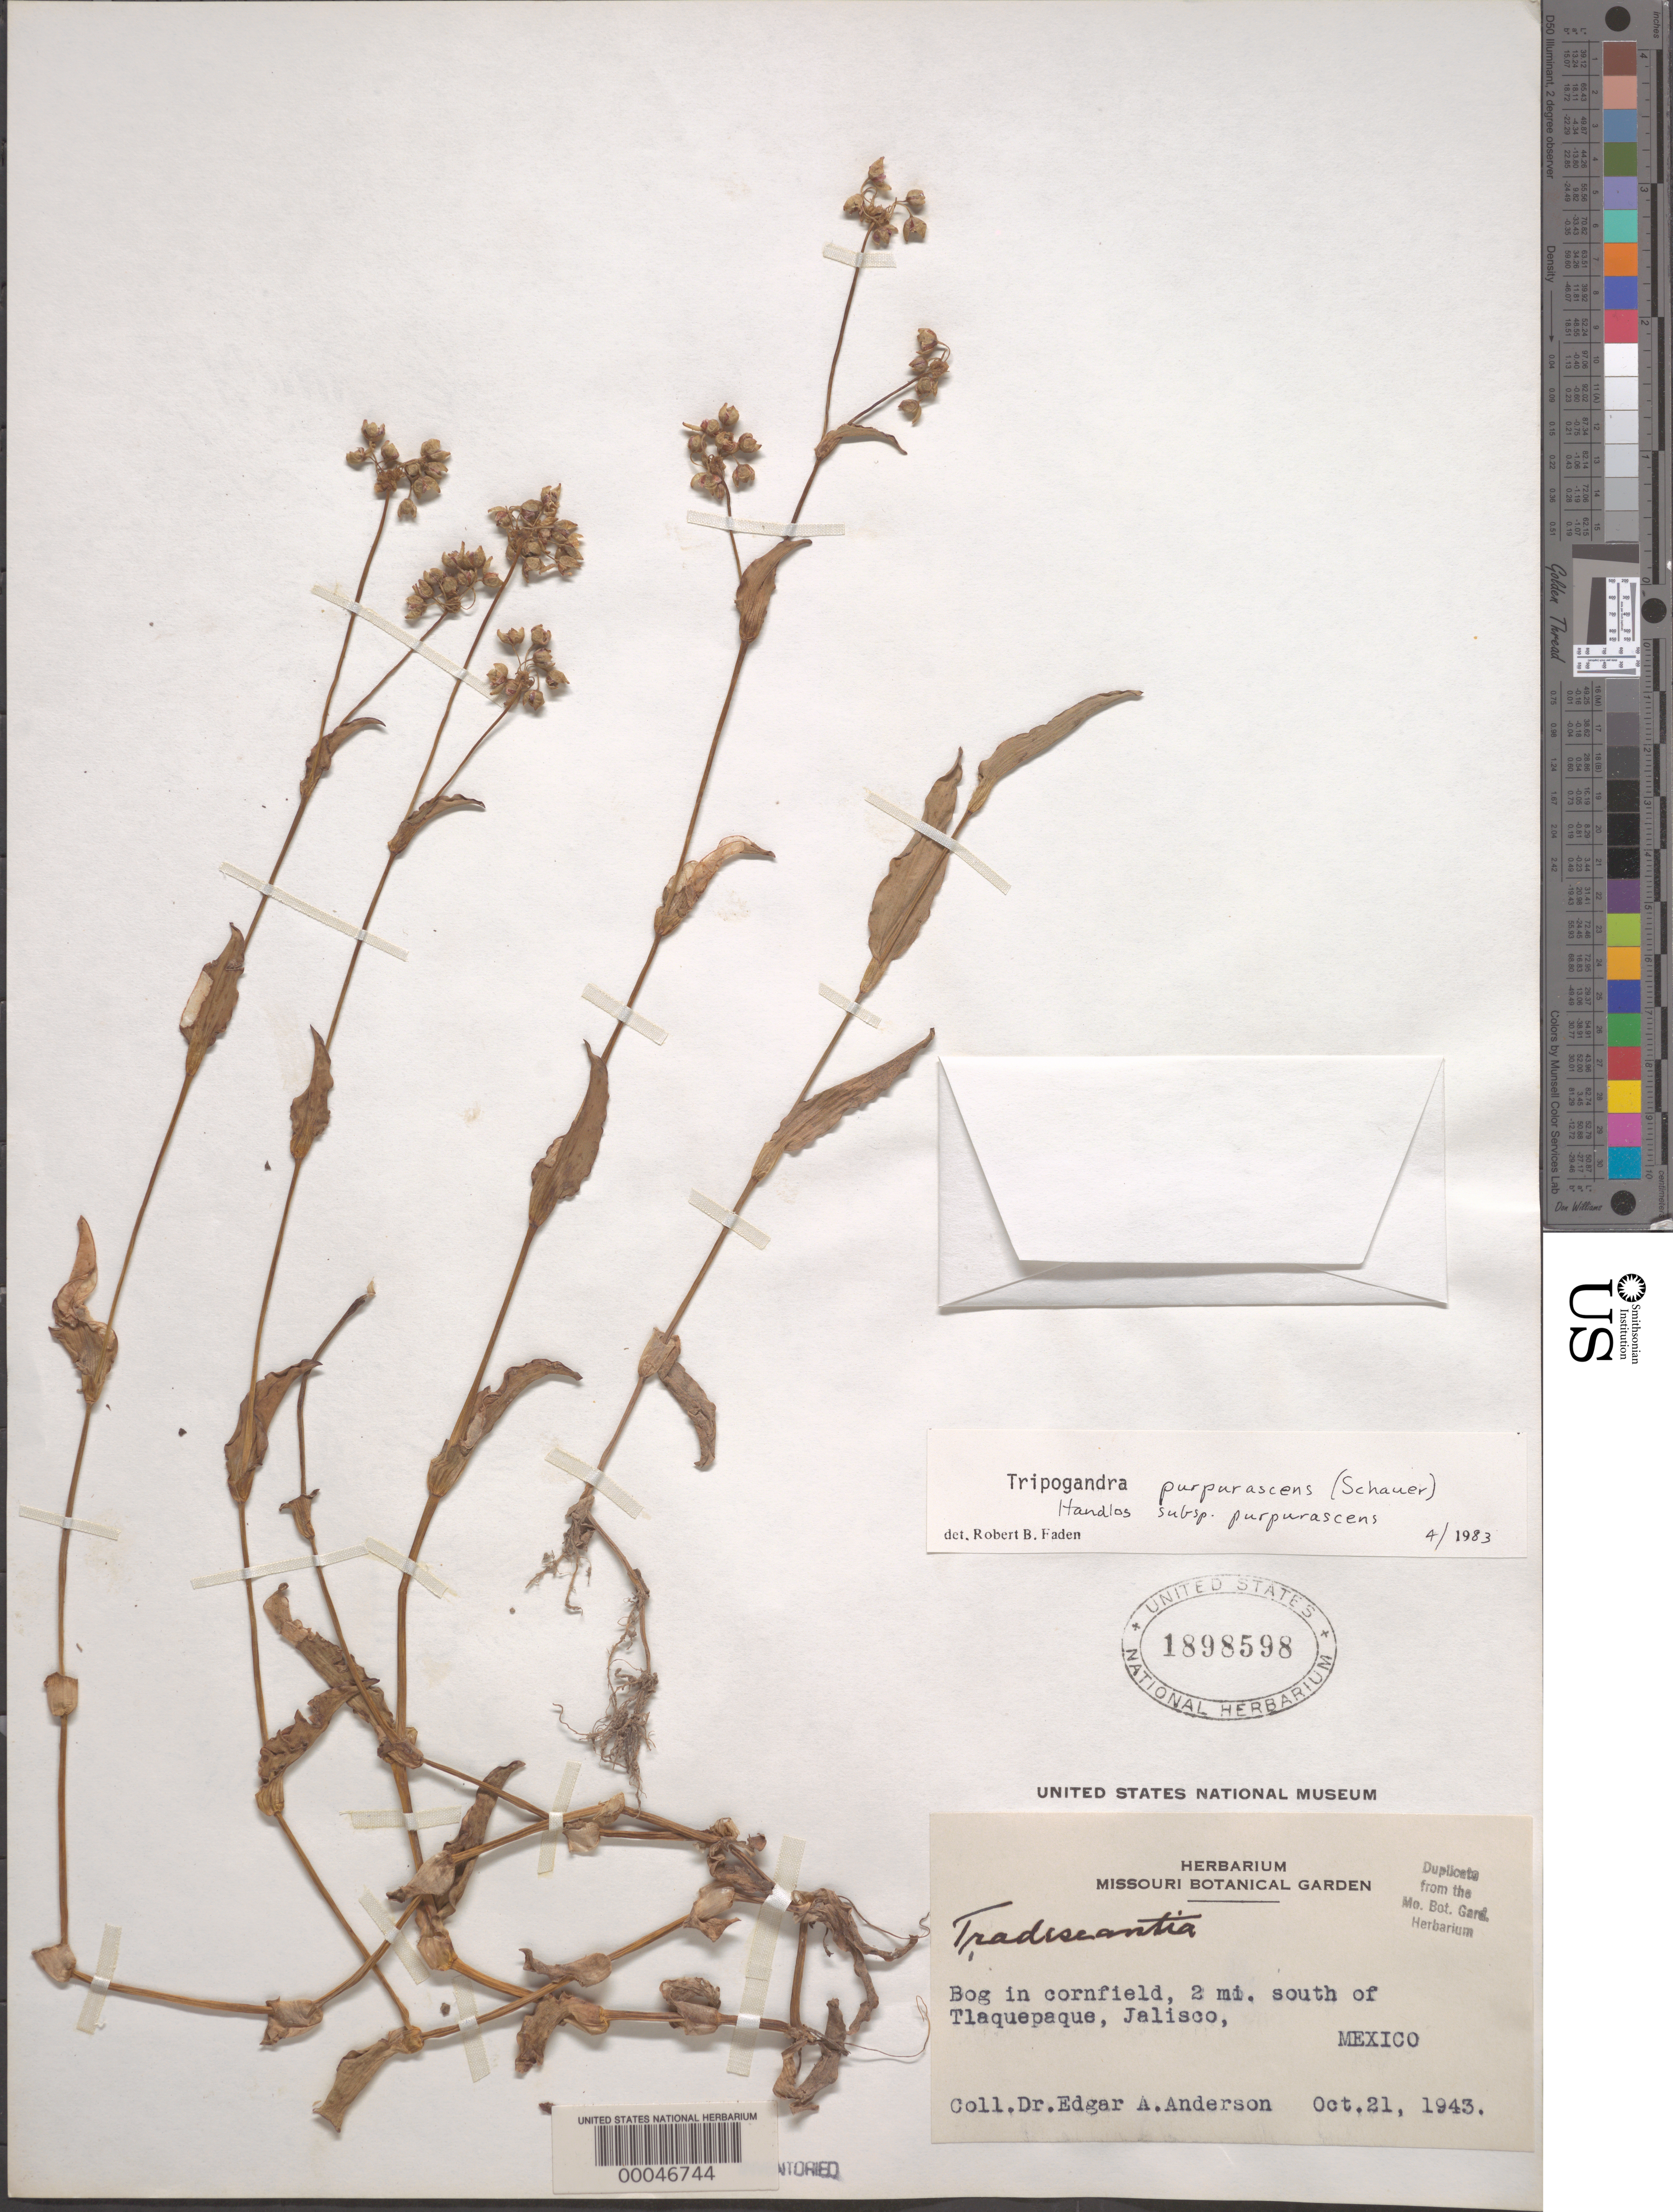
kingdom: Plantae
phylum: Tracheophyta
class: Liliopsida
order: Commelinales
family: Commelinaceae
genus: Tripogandra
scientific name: Tripogandra purpurascens subsp. purpurascens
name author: (S. Schauer) Handlos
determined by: Faden, Robert B., (US), Smithsonian Institution - National Museum of Natural History (UNITED STATES)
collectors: E. F. Anderson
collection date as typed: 21 Oct 1943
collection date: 1943-10-21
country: Mexico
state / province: Jalisco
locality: S of Tlaquepaque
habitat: Bog in cornfield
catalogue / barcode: US 1898598